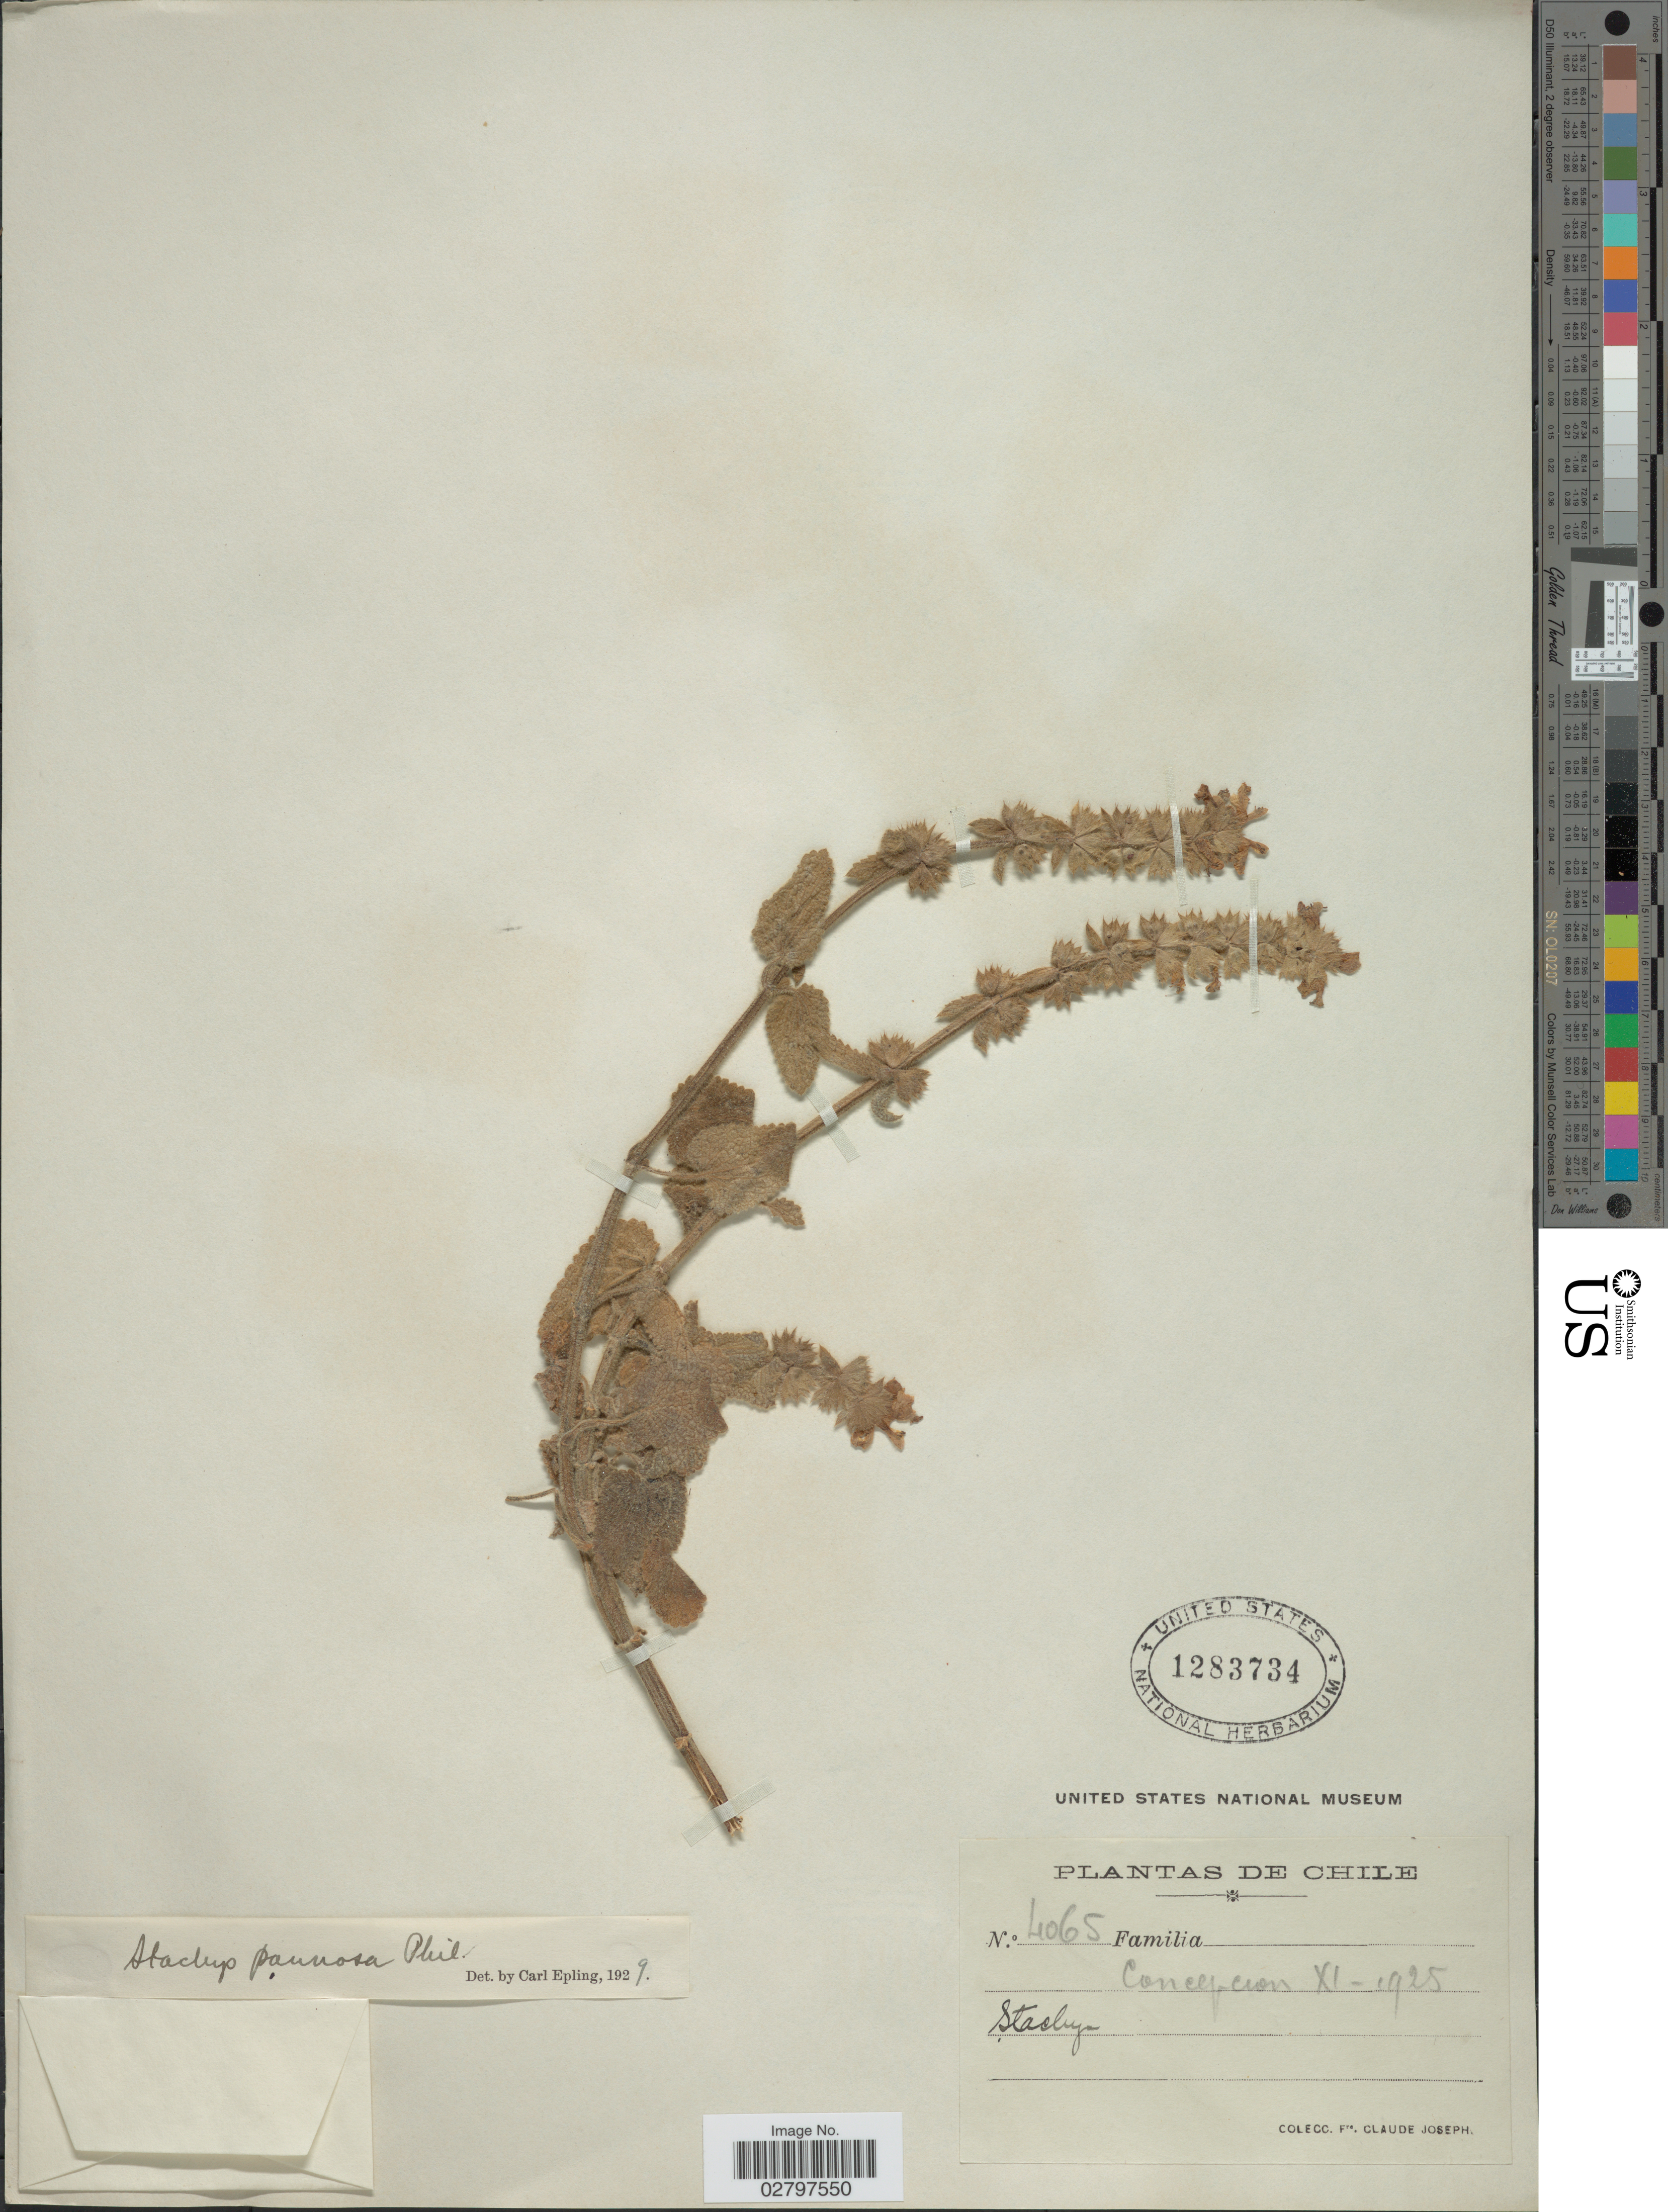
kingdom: Plantae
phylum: Tracheophyta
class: Magnoliopsida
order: Lamiales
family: Lamiaceae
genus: Stachys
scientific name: Stachys pannosa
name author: Phil.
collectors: Bro. Claude-Joseph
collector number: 4065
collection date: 1925-11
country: Chile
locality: Concepcion.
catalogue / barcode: US 1283734